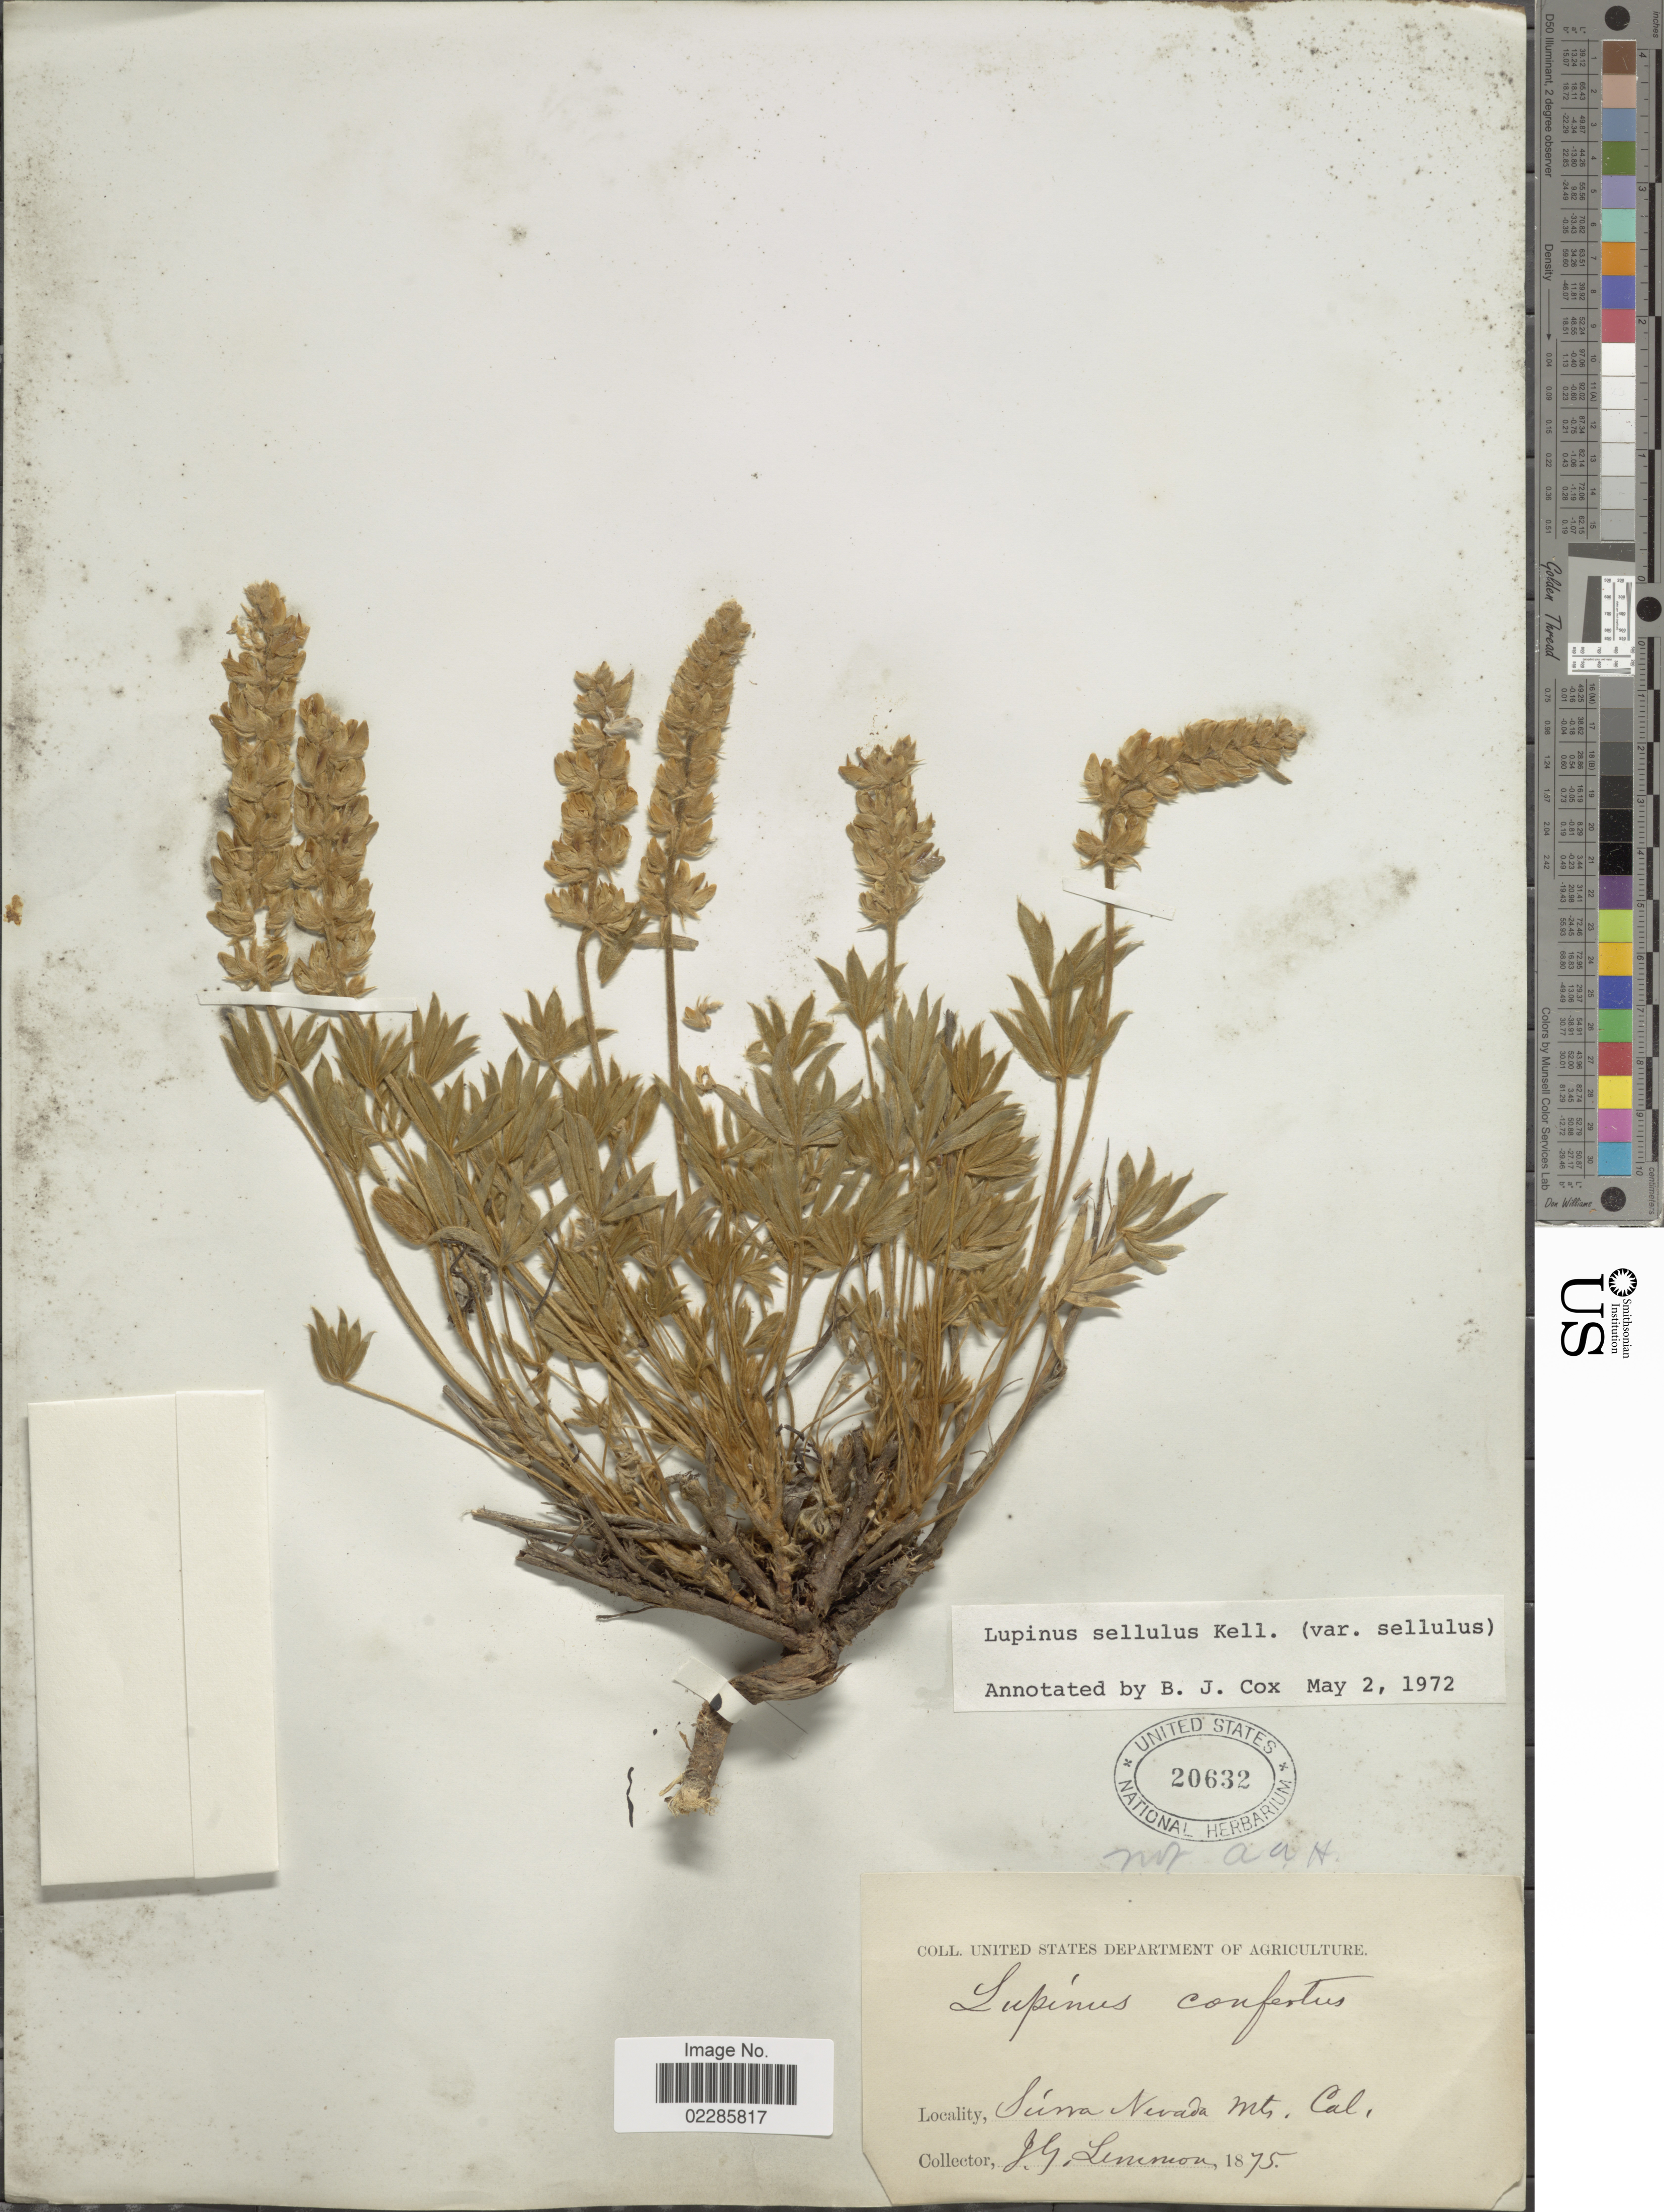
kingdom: Plantae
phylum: Tracheophyta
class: Magnoliopsida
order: Fabales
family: Fabaceae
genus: Lupinus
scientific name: Lupinus sellulus var. sellulus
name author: Kellogg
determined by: Cox, B. J.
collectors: J. Lemmon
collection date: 1875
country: United States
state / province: California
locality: Sierra Nevada Mts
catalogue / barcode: US 20632